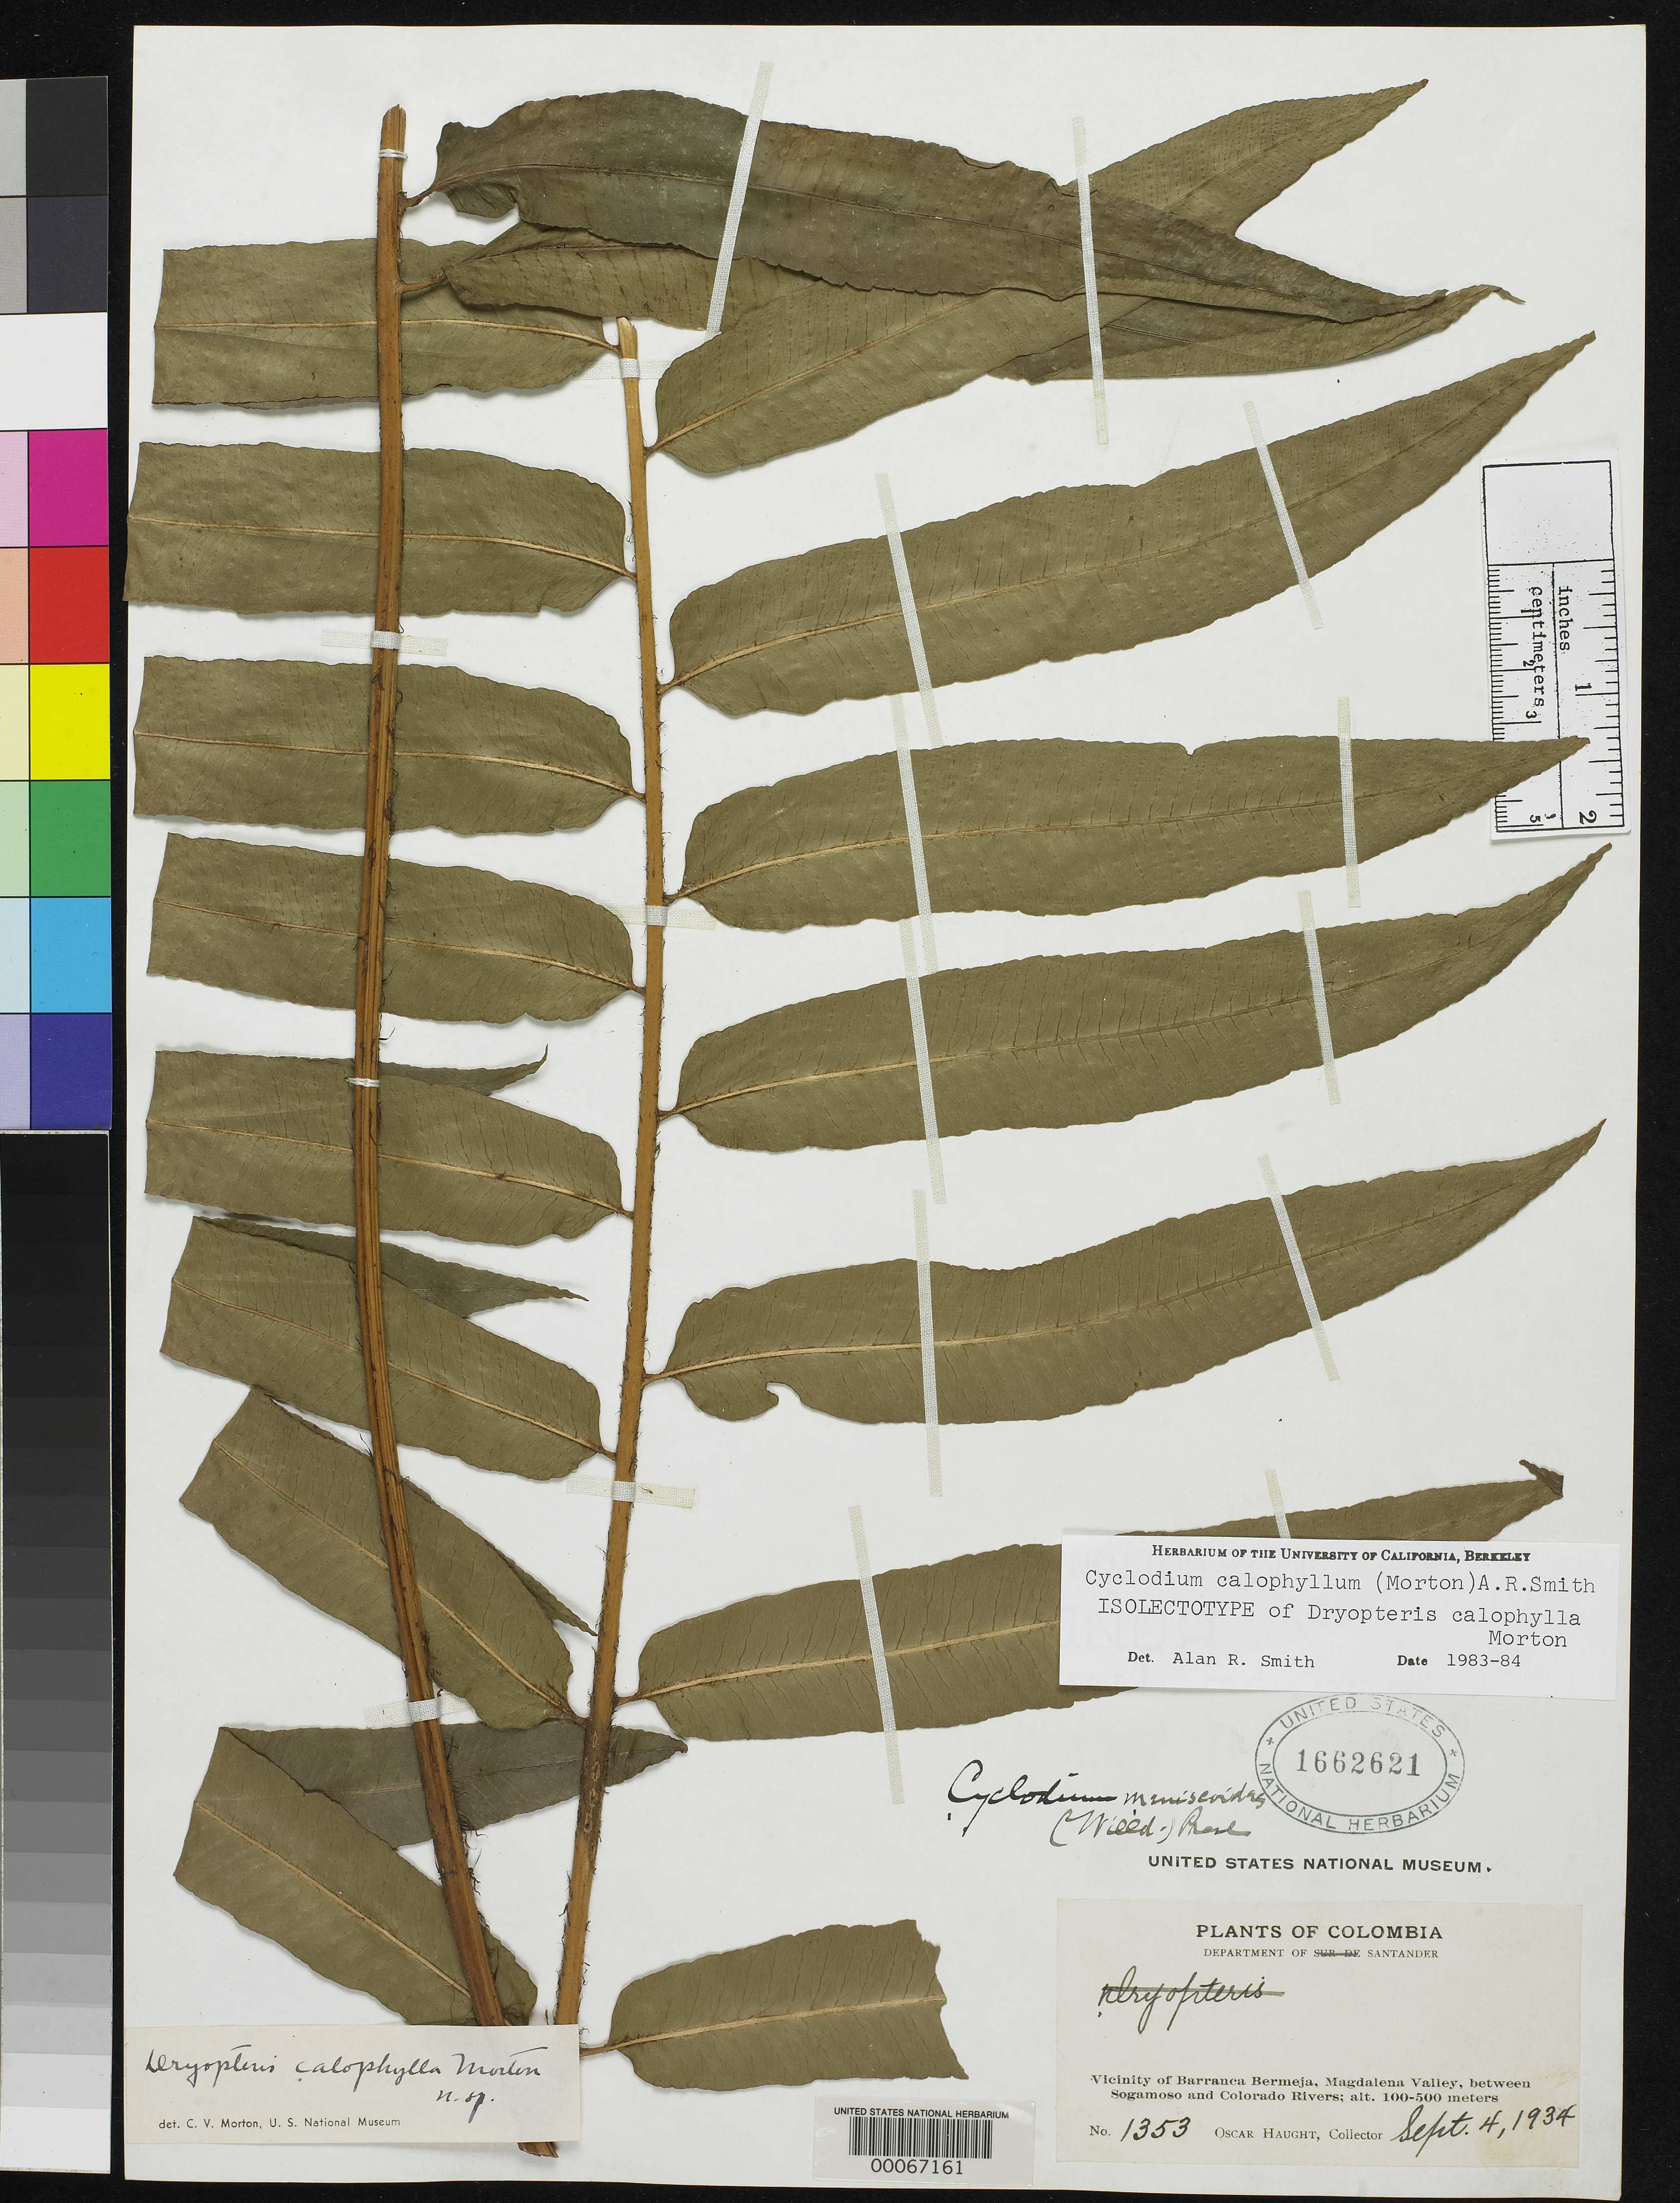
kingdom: Plantae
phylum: Tracheophyta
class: Polypodiopsida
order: Polypodiales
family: Dryopteridaceae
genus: Dryopteris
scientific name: Dryopteris calophylla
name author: C.V. Morton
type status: Holotype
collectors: O. L. Haught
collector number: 1353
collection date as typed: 04 Sep 1934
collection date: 1934-09-04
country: Colombia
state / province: Santander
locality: Vicinity of Barrancabermeja, Magdalena Valley, between Sogamoso & Colorado Rivers.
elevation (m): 100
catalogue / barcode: US 1662621